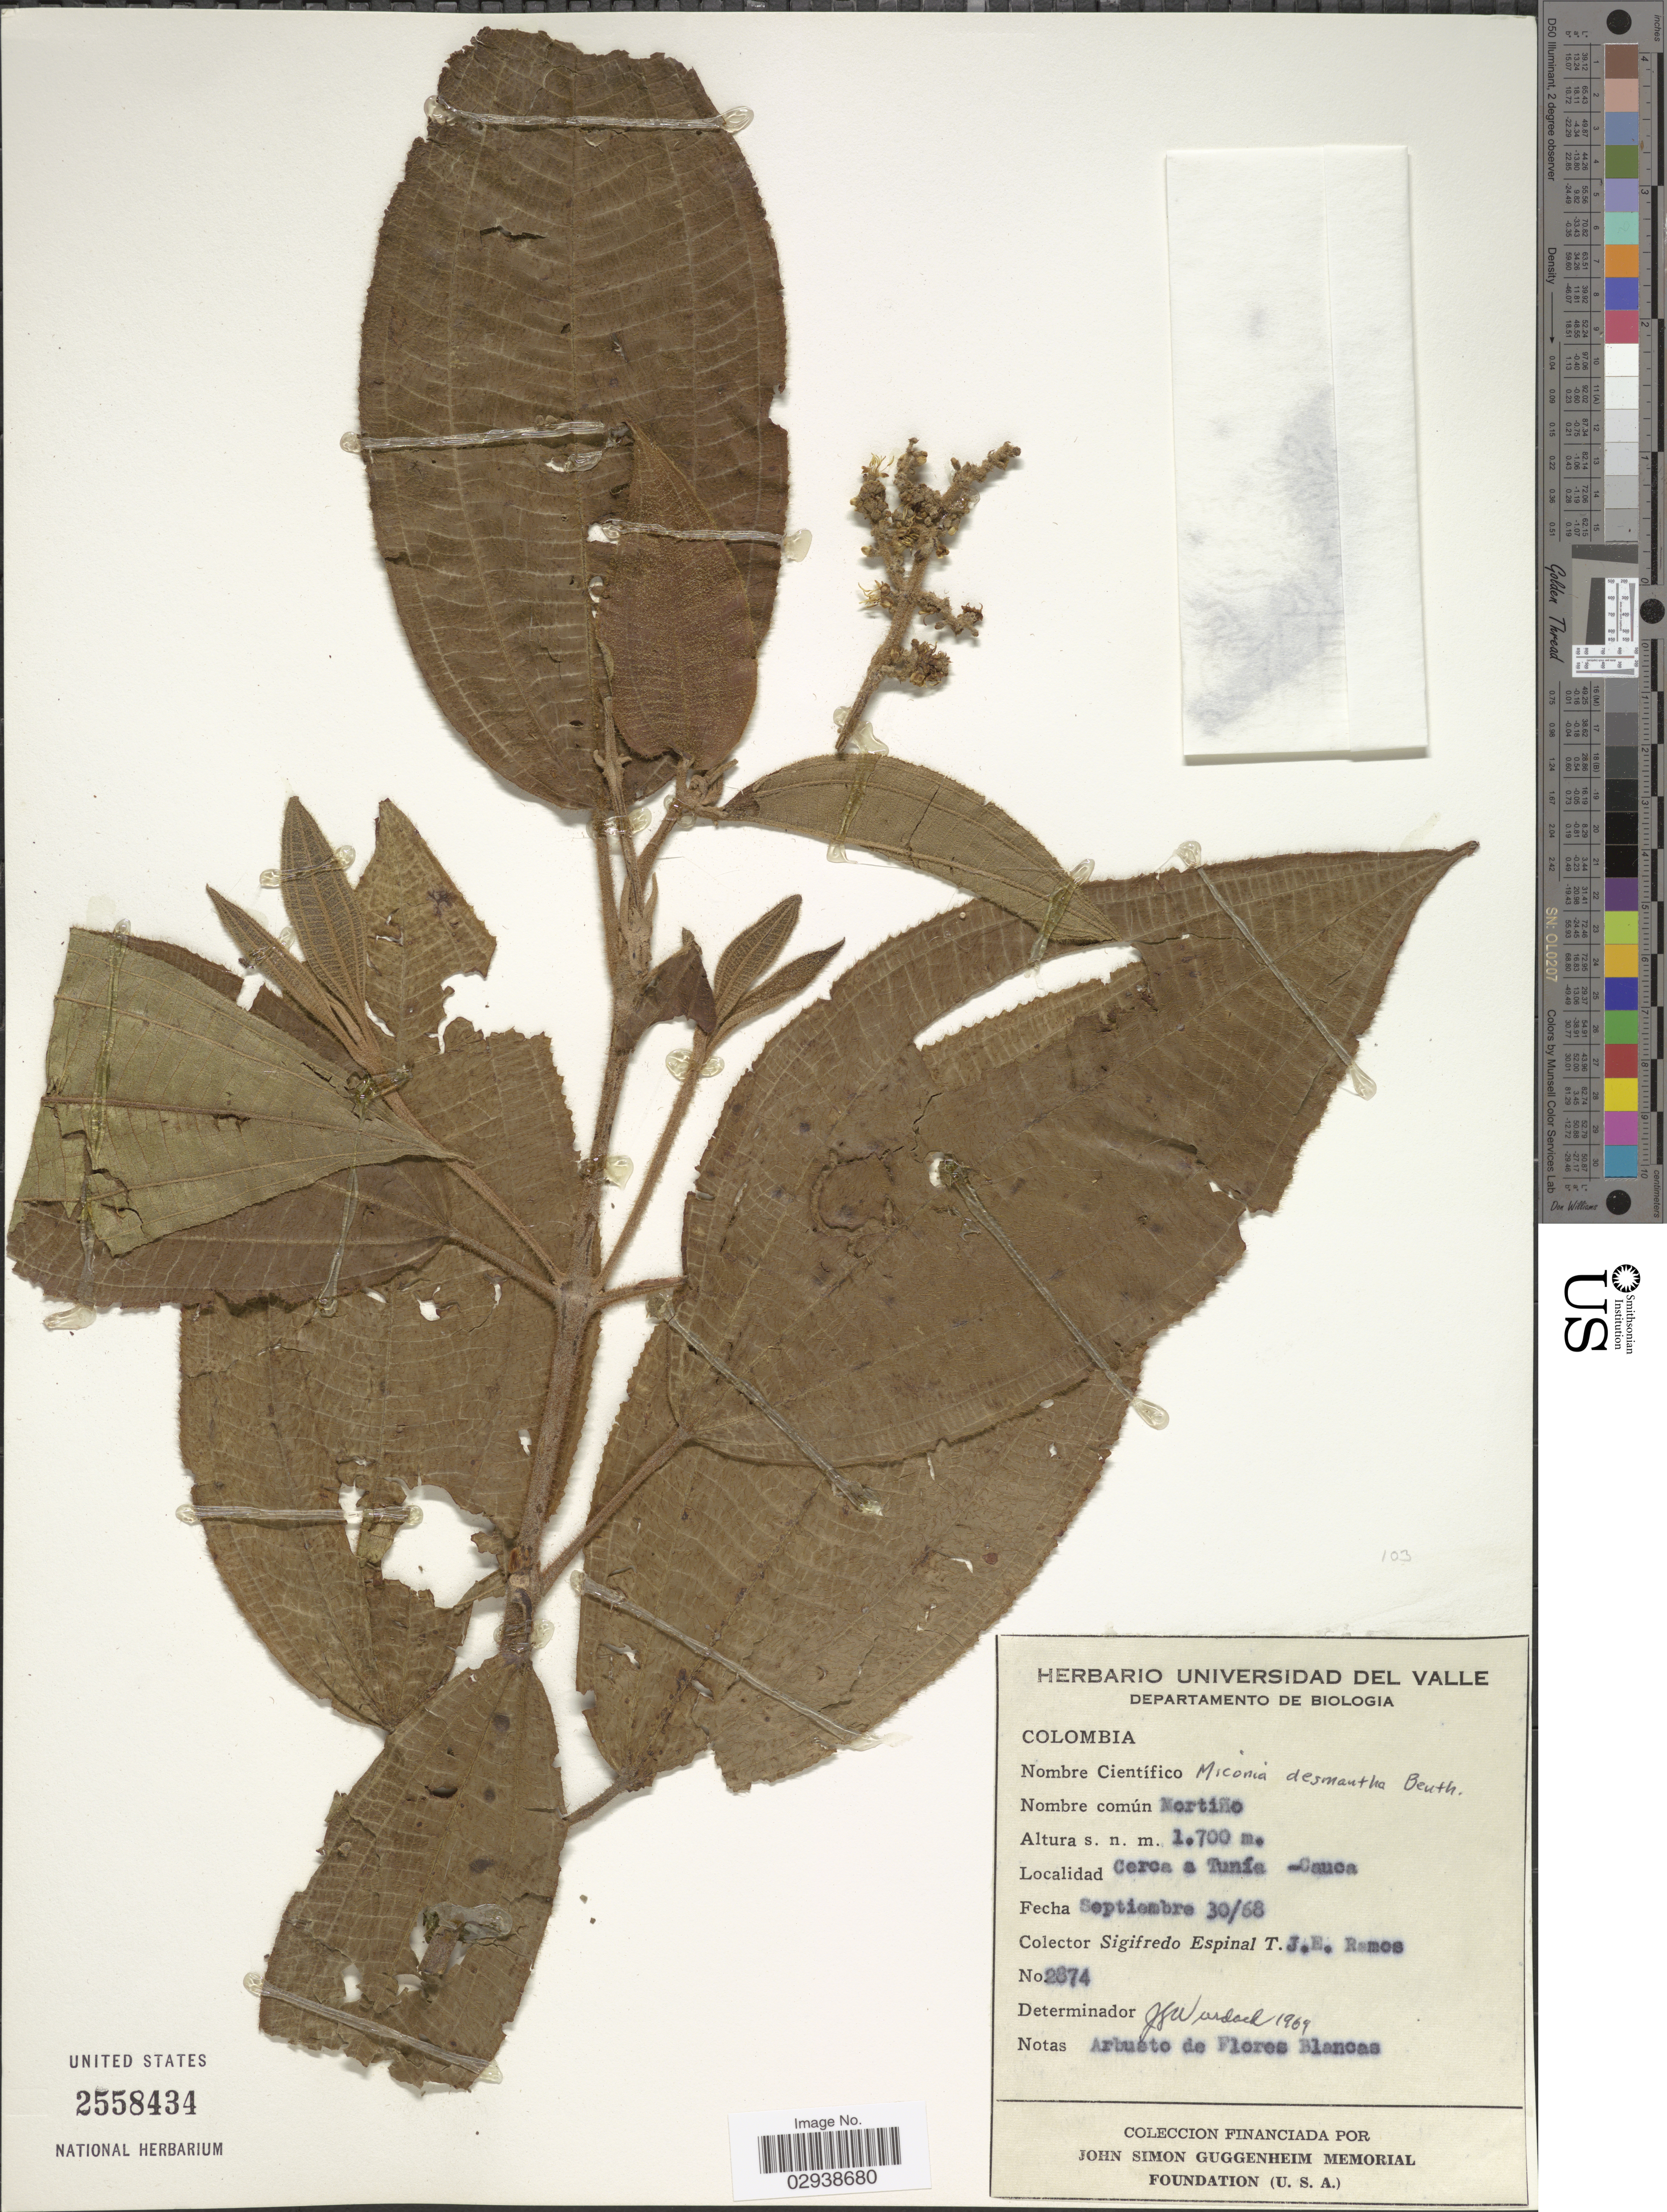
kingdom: Plantae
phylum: Tracheophyta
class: Magnoliopsida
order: Myrtales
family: Melastomataceae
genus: Miconia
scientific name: Miconia desmantha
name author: Benth.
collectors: S. Espinal & J. E. Ramos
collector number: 2874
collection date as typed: Transcribed d/m/y: 30/9/68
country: Colombia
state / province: Cauca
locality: Cerca a Tunía - Cauca.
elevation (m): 1700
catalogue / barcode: US 2558434